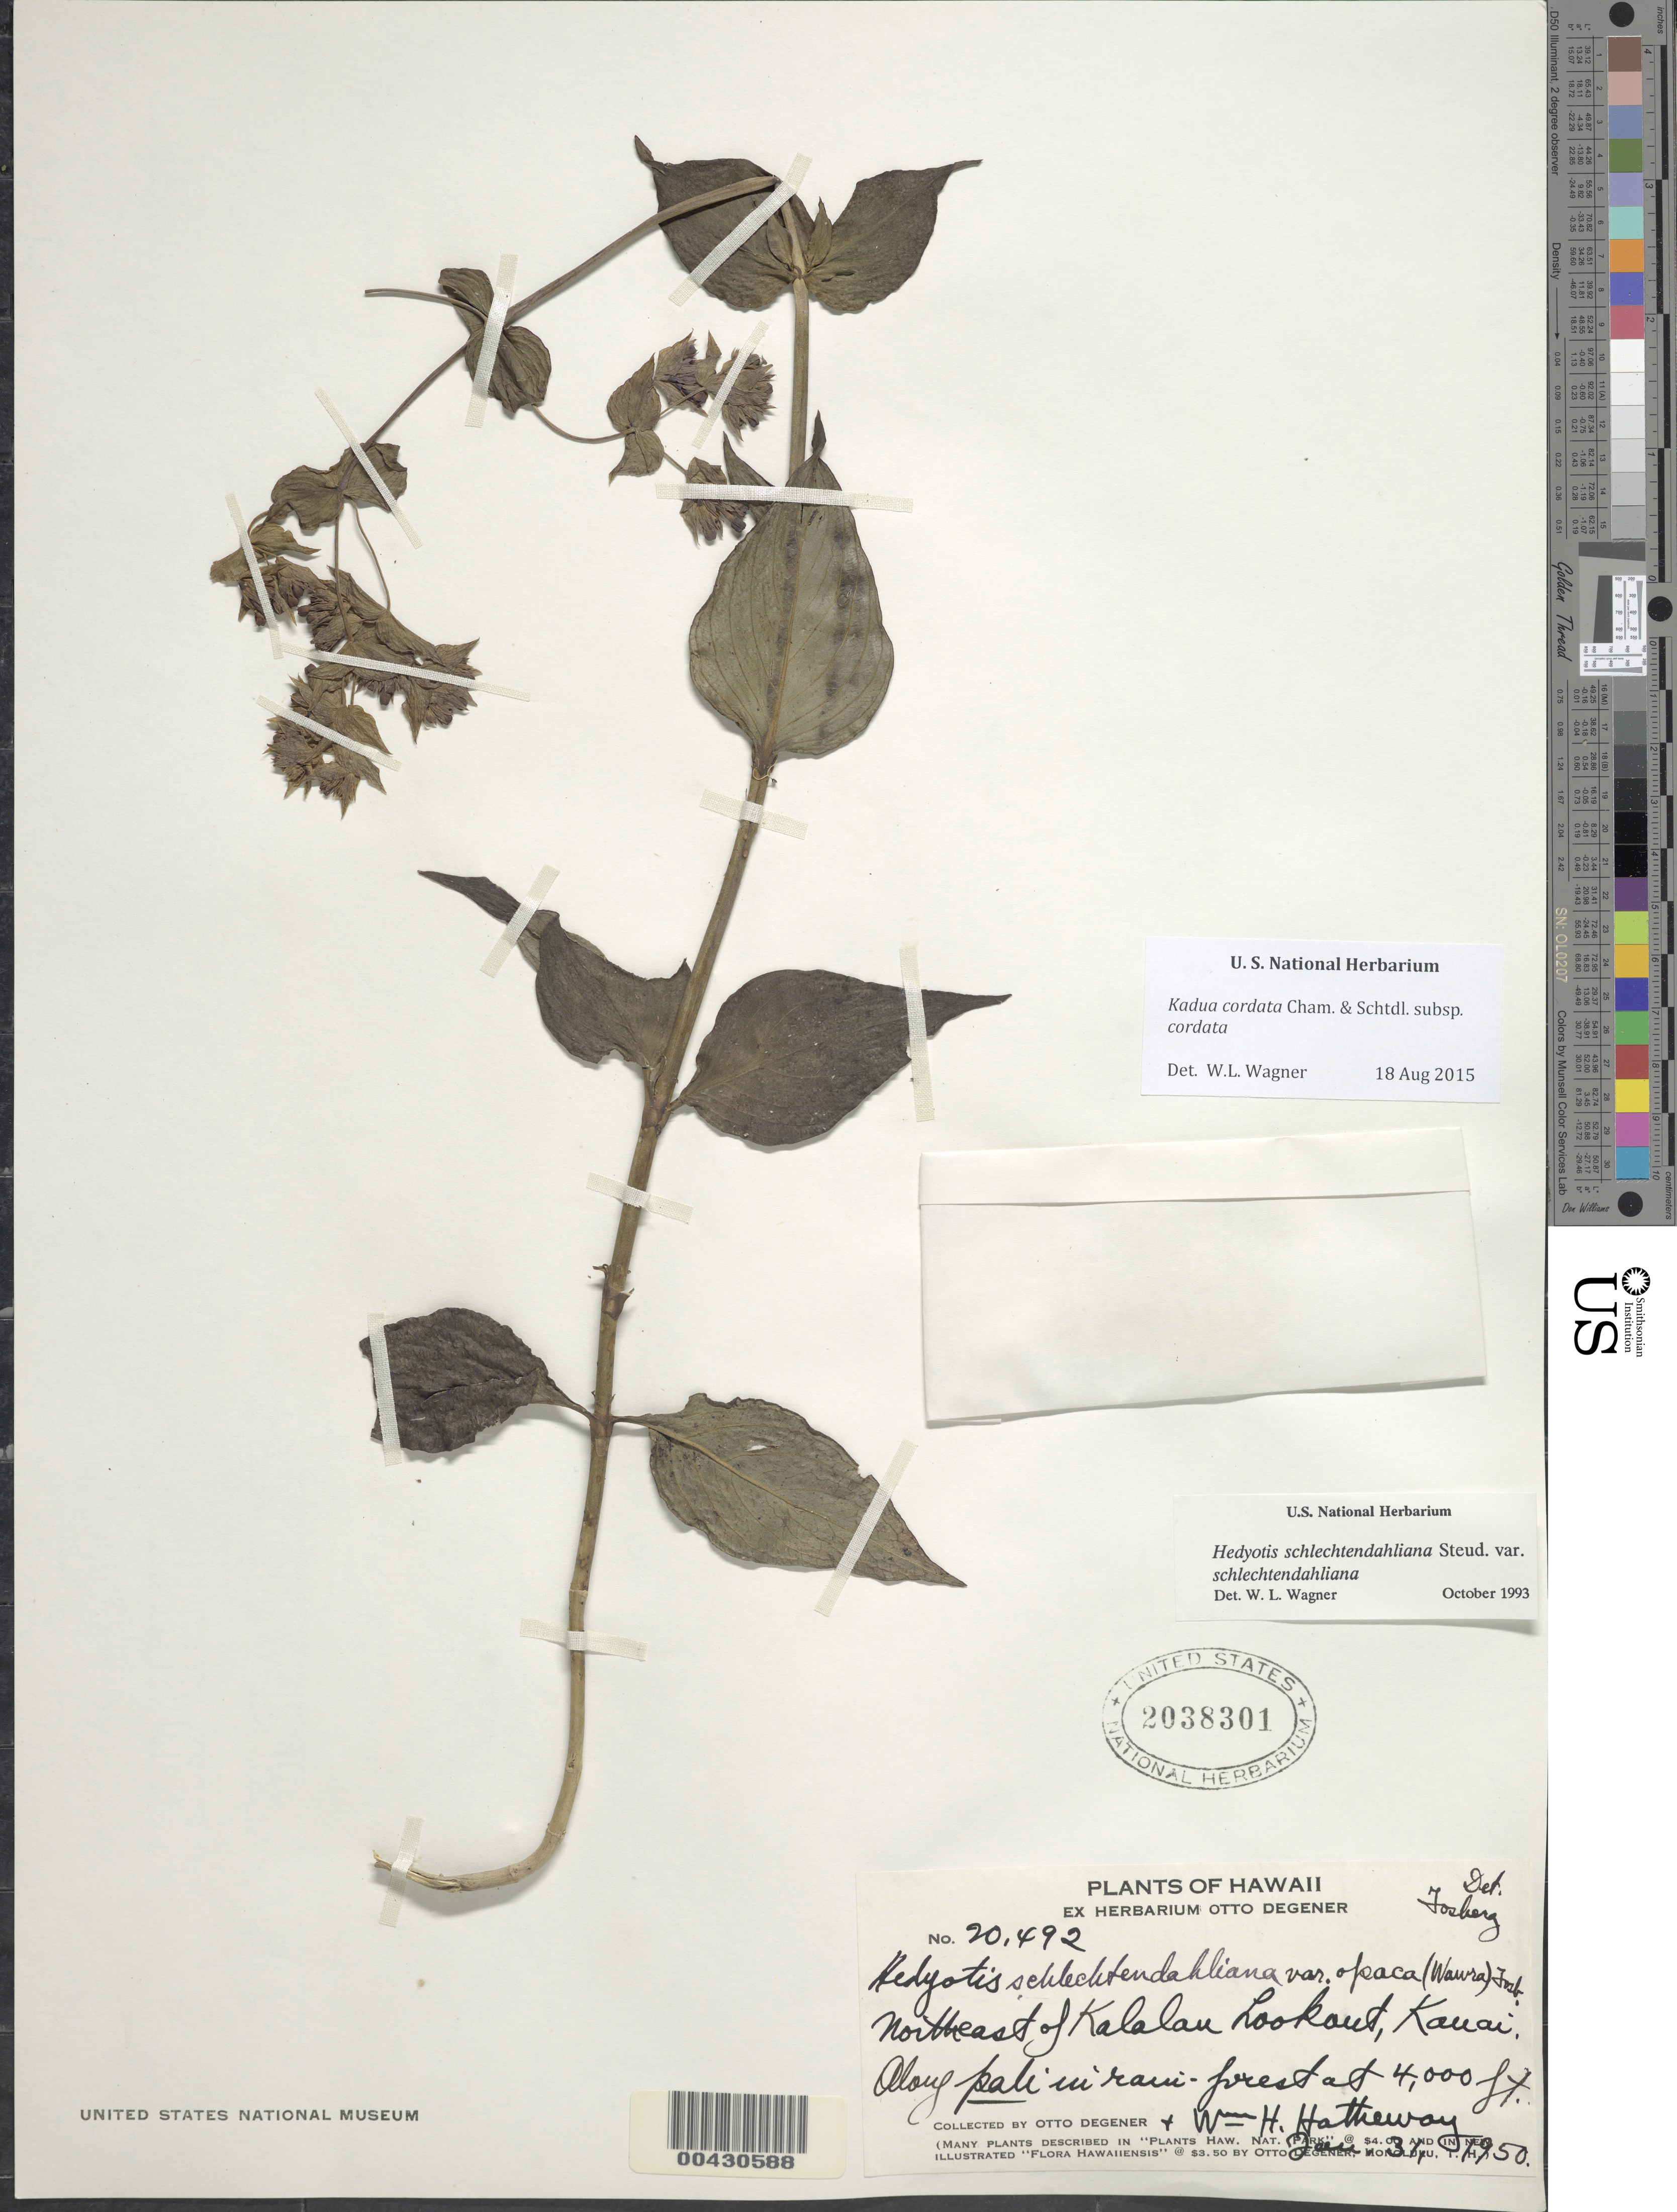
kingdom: Plantae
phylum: Tracheophyta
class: Magnoliopsida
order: Gentianales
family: Rubiaceae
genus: Kadua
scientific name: Kadua cordata subsp. cordata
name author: Cham. & Schltdl.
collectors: O. Degener & W. H. Hatheway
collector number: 20492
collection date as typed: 31 Jan 1950 or 31 Jun 1950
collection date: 1950-01-31 or 1950-06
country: United States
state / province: Hawaii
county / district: Kauai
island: Kaua'i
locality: Northeast of Kalalau Lookout.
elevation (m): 1219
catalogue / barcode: US 2038301